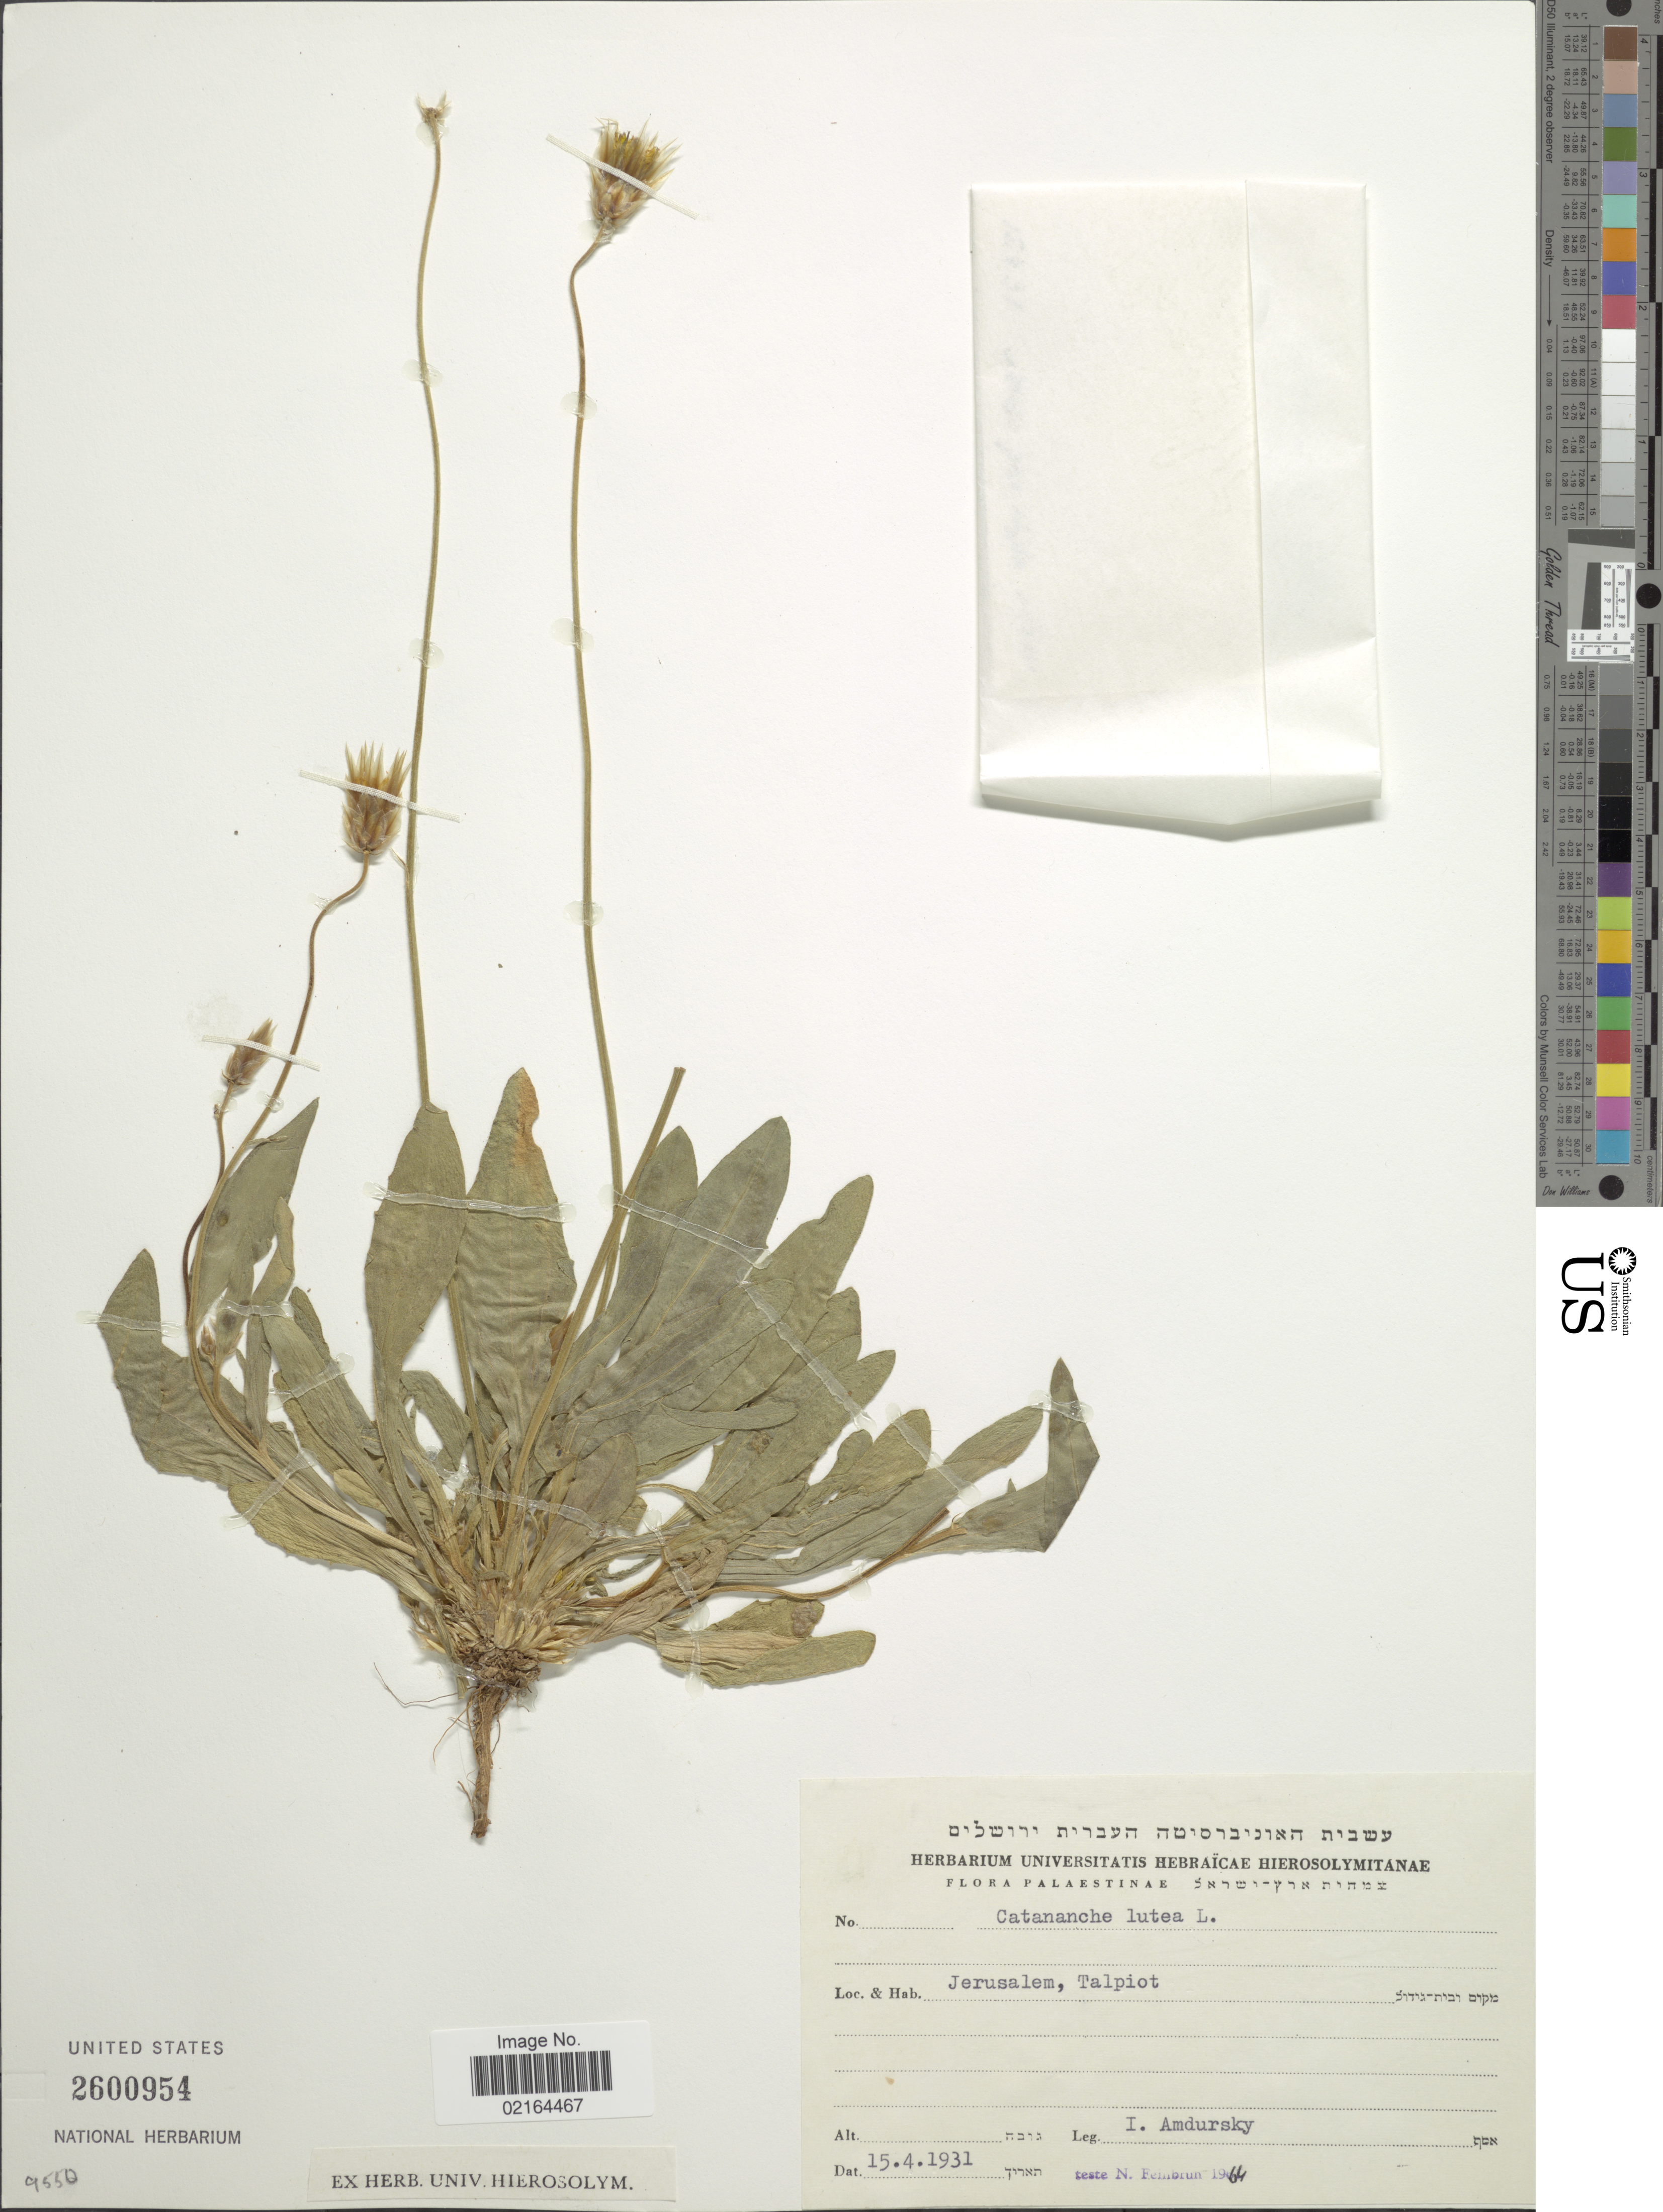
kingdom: Plantae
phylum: Tracheophyta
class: Magnoliopsida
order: Asterales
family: Asteraceae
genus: Catananche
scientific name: Catananche lutea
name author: L.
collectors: I. Amdursky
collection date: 1931-04-15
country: Israel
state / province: Jerusalem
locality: Jerusalem, Talpiot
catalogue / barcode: US 2600954